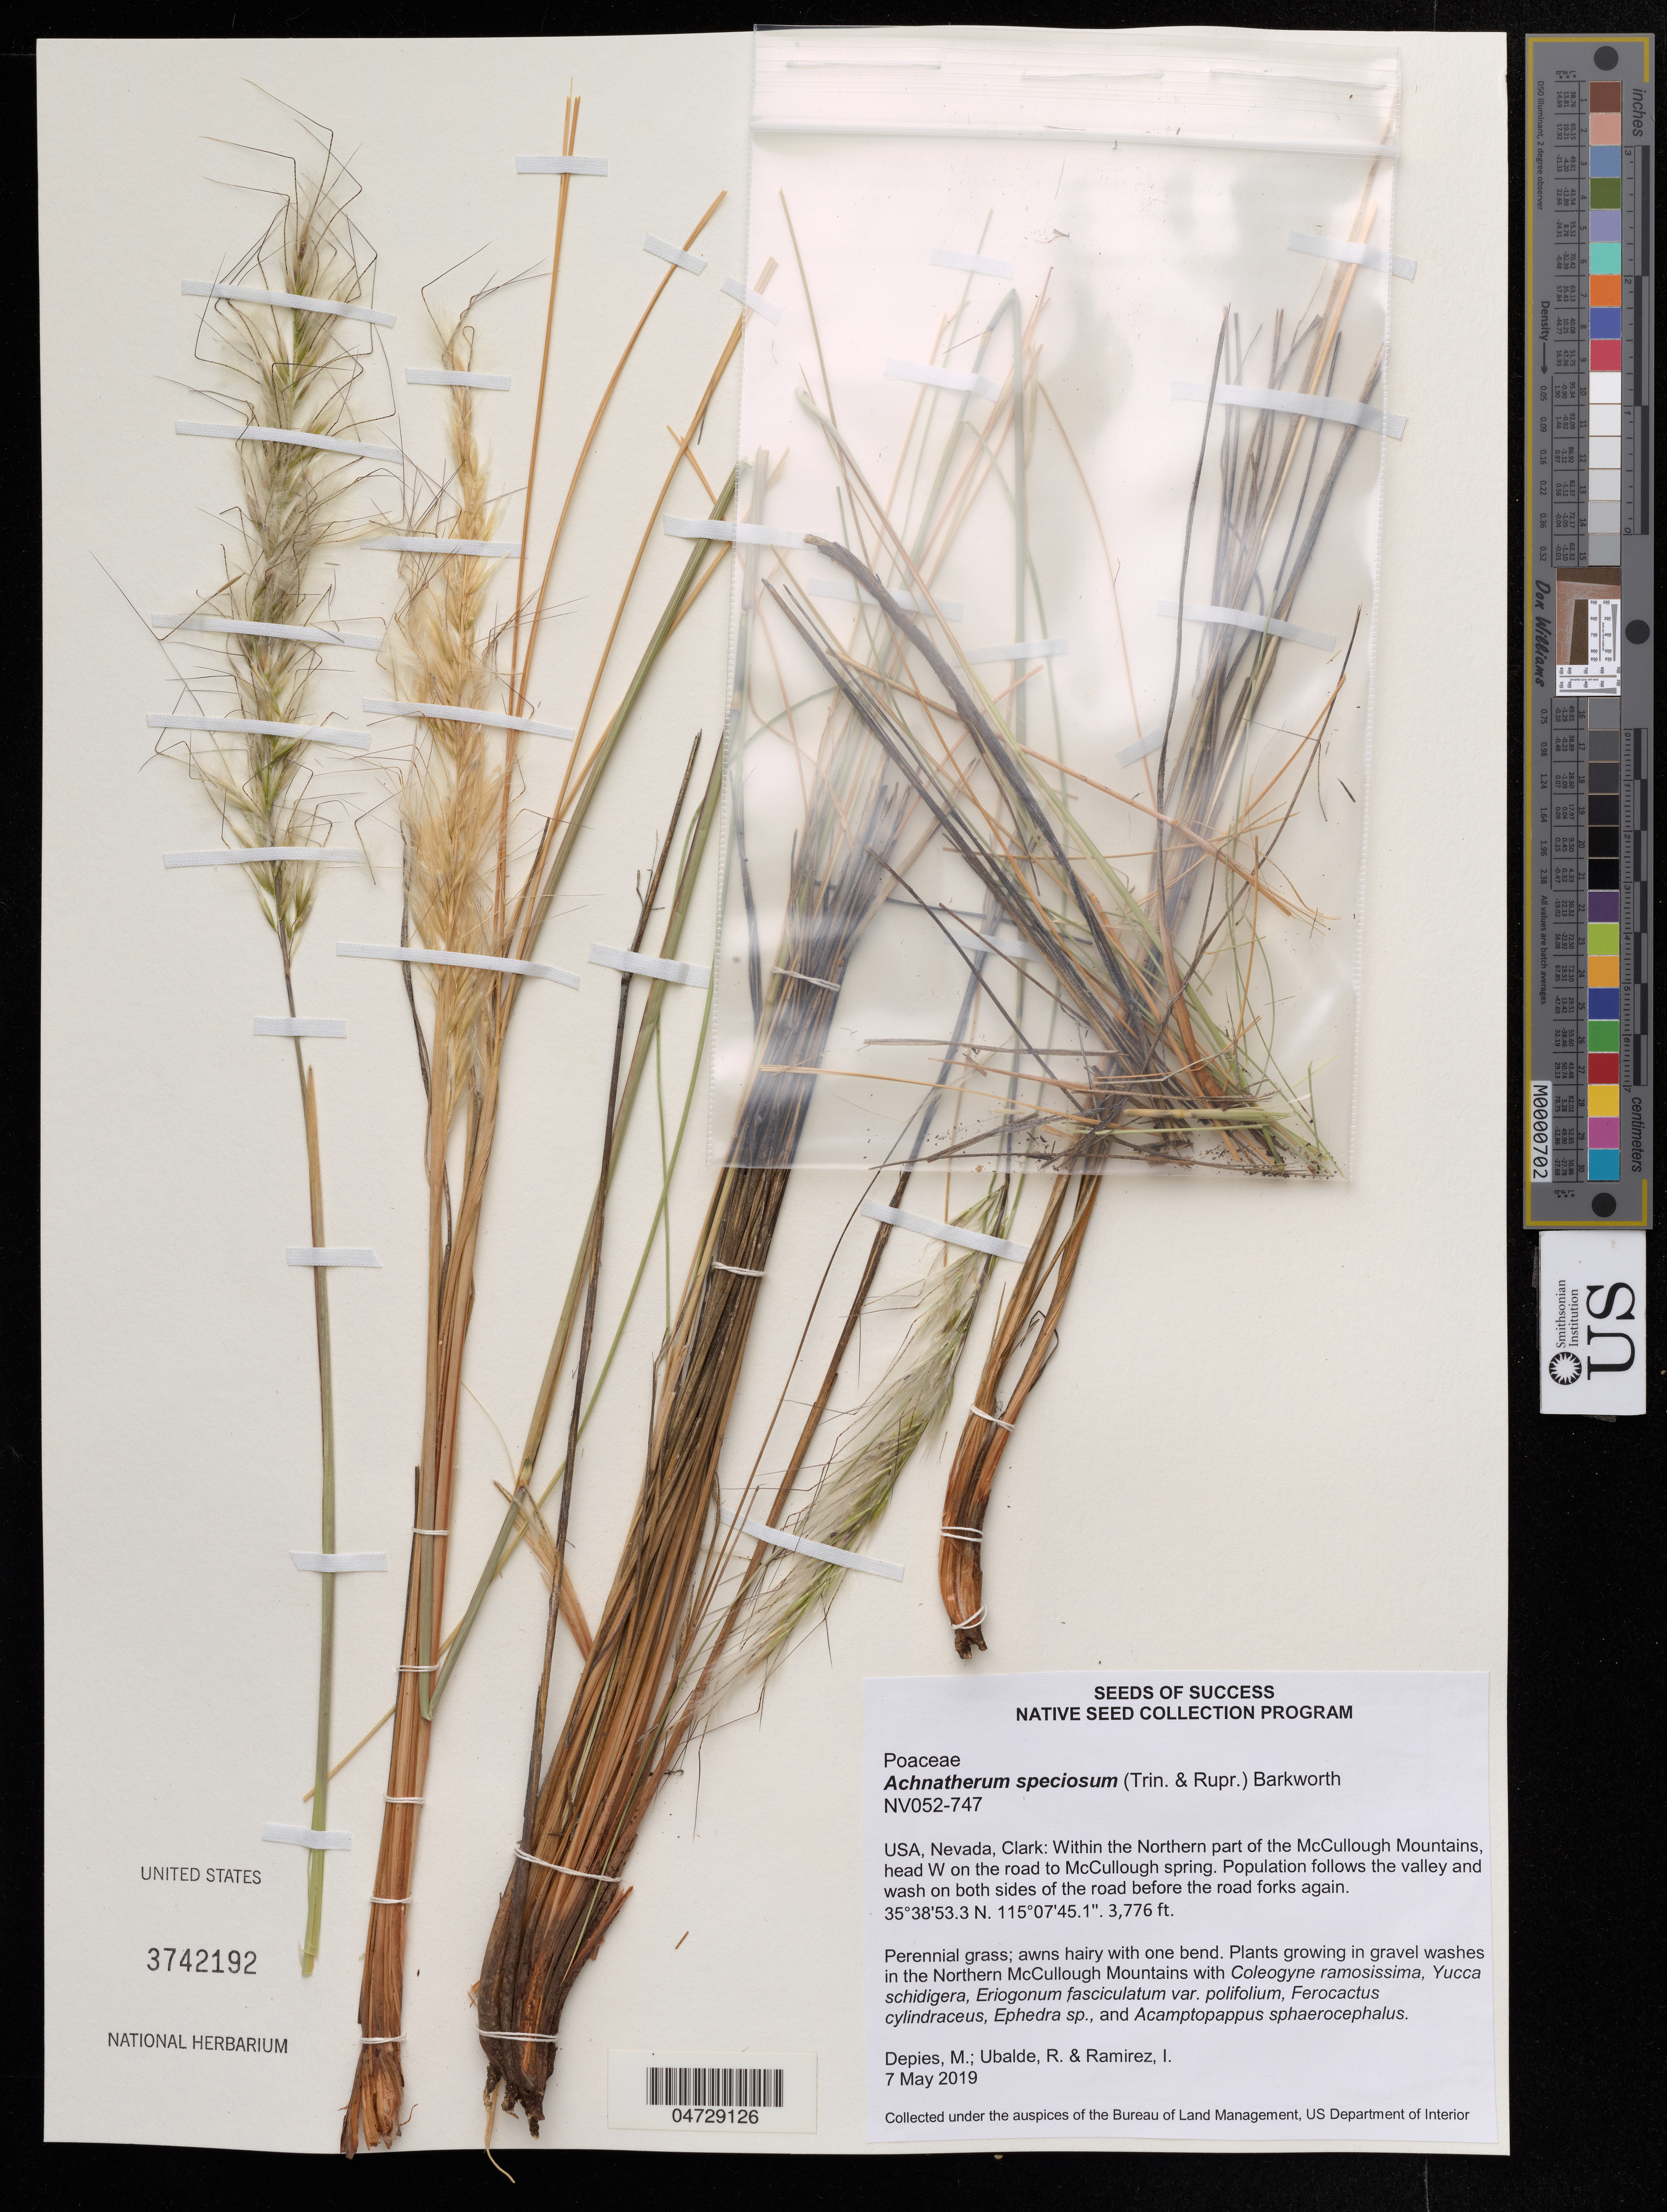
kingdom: Plantae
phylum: Tracheophyta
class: Liliopsida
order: Poales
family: Poaceae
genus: Achnatherum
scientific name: Achnatherum speciosum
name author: (Trin. & Rupr.) Barkworth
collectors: M. Depies, R. Ubalde & I. Ramírez M.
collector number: NV052-747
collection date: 2019-05-07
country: United States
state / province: Nevada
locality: Clark: Withing the Northern part of the McCullough Mountains, head W on the road to McCullough spring.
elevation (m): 1151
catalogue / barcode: US 3742192